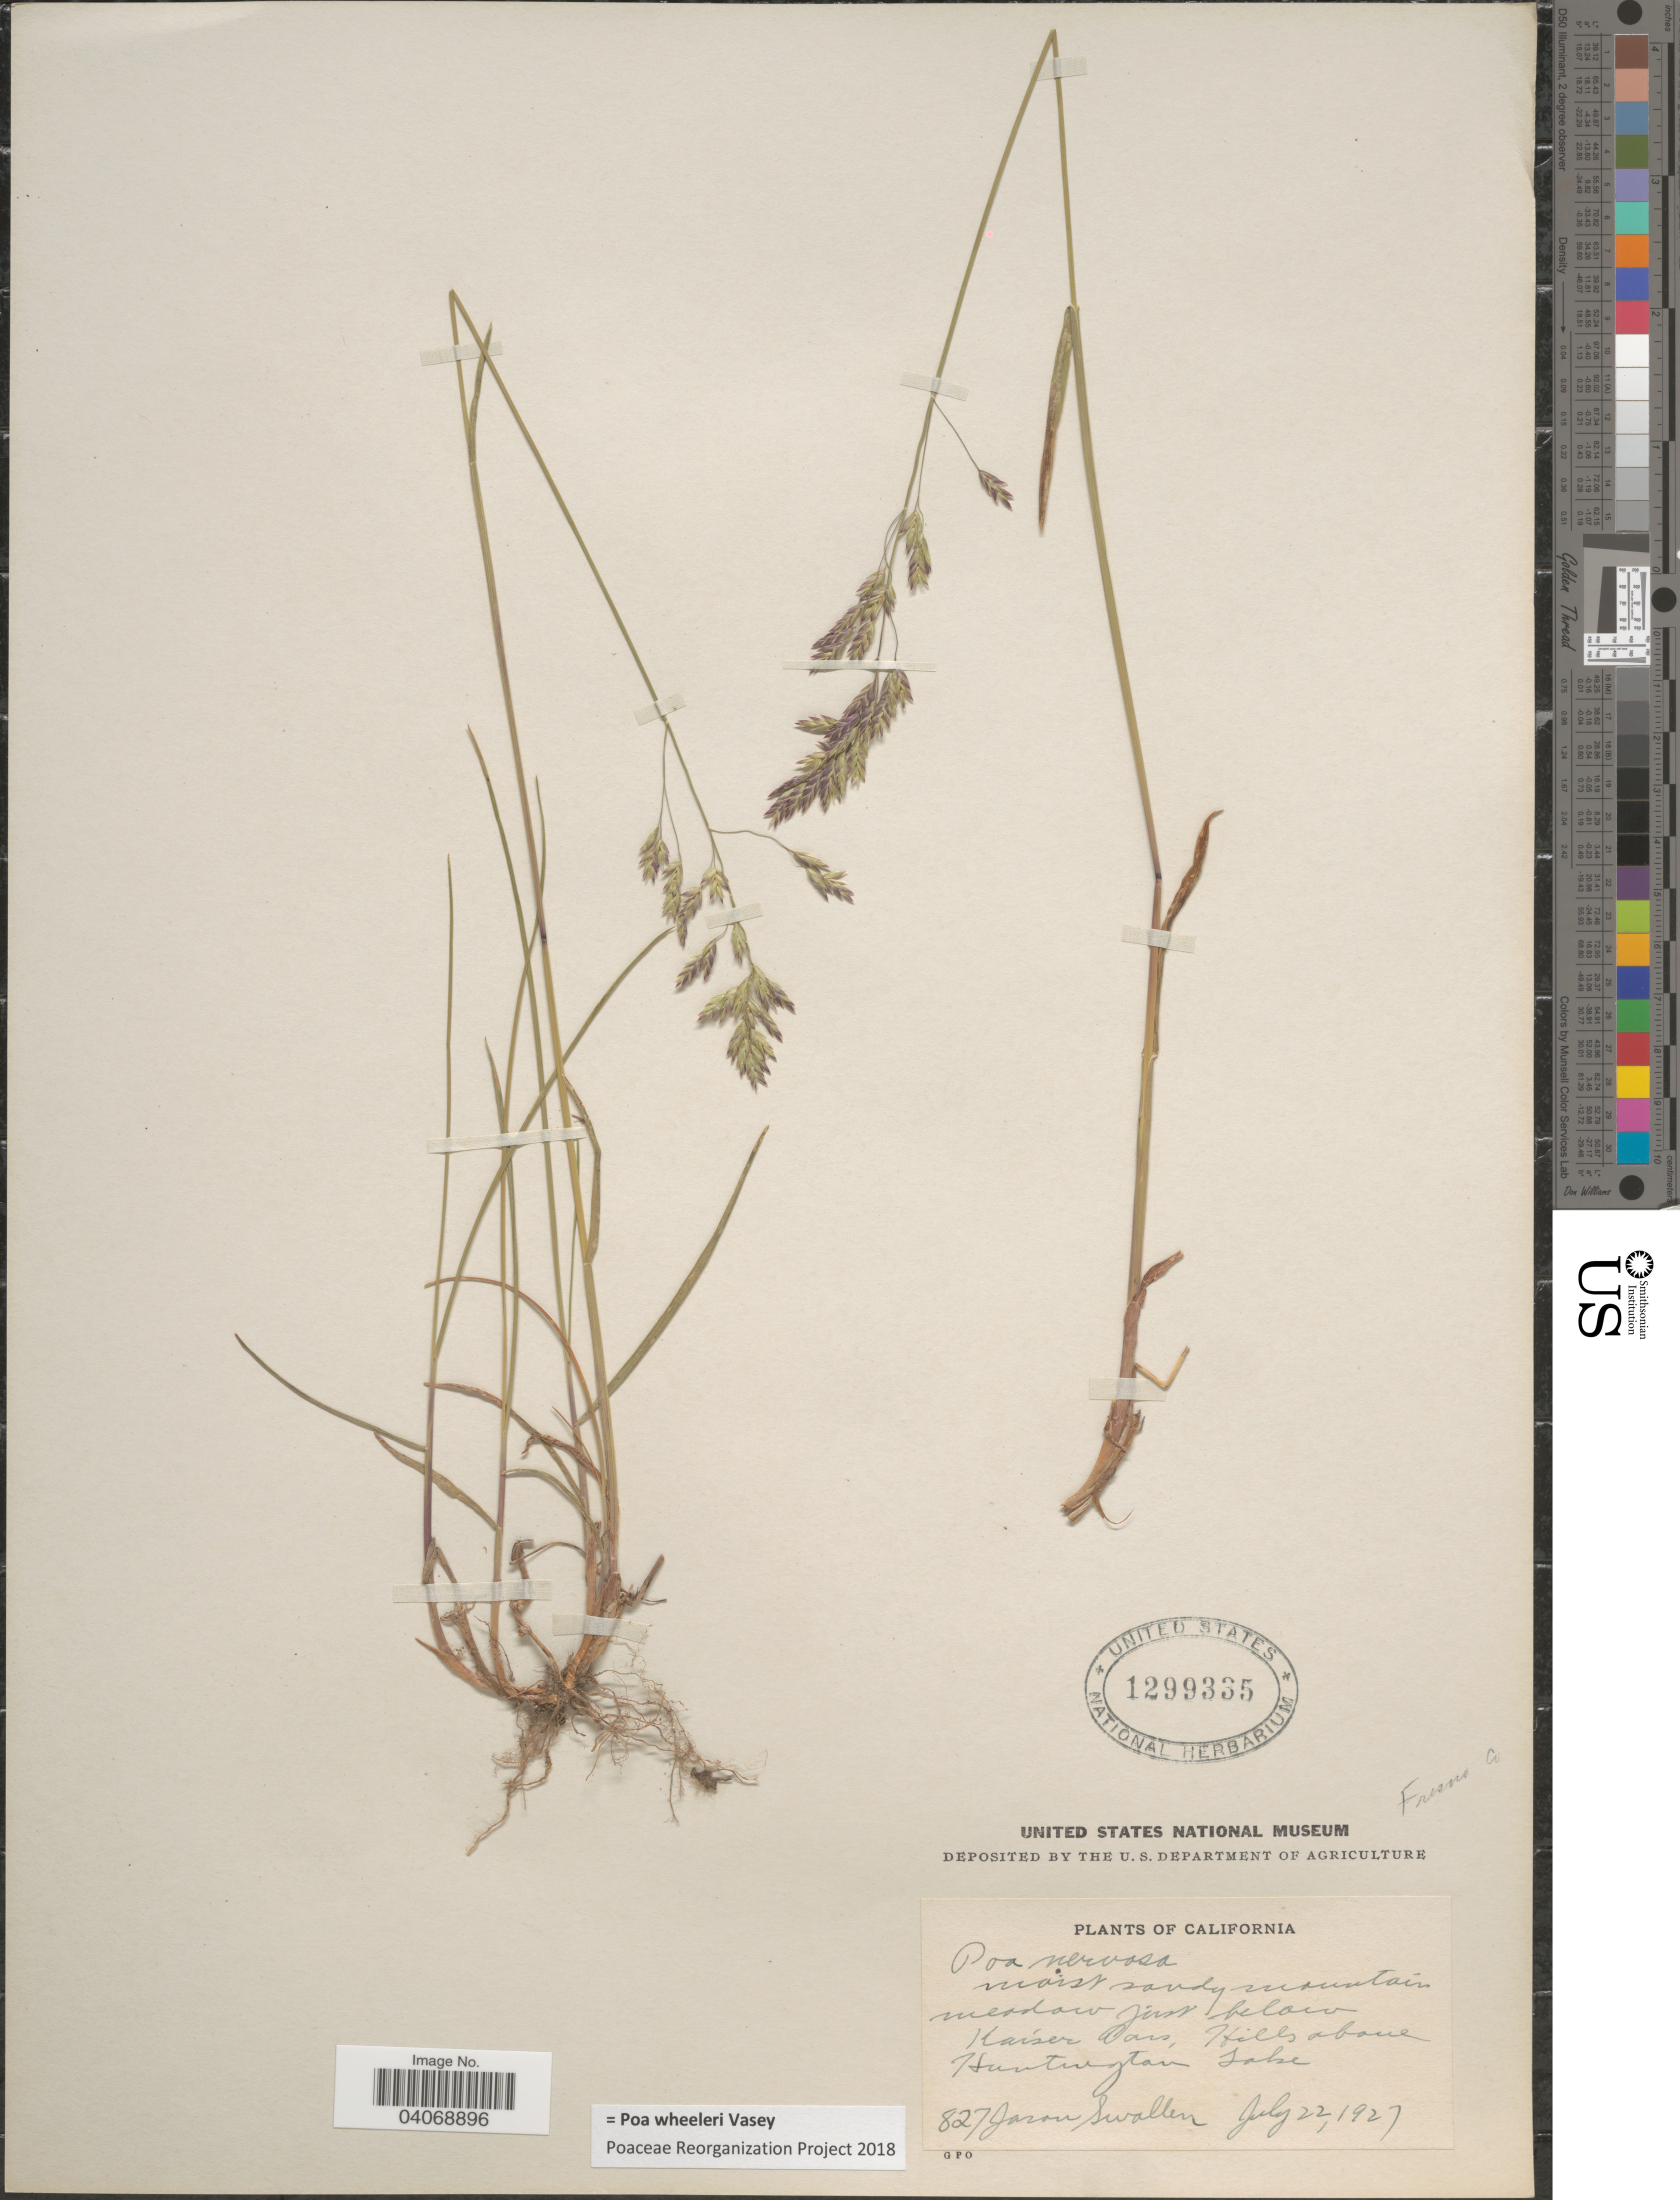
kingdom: Plantae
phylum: Tracheophyta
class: Liliopsida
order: Poales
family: Poaceae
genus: Poa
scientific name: Poa wheeleri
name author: Vasey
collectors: J. R. Swallen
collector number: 827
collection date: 1927-07-22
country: United States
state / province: California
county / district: Fresno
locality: Fresno Co. Moist sandy mountain meadow just below Kaiser Pass, Hills above Huntington Lake.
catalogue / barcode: US 1299335